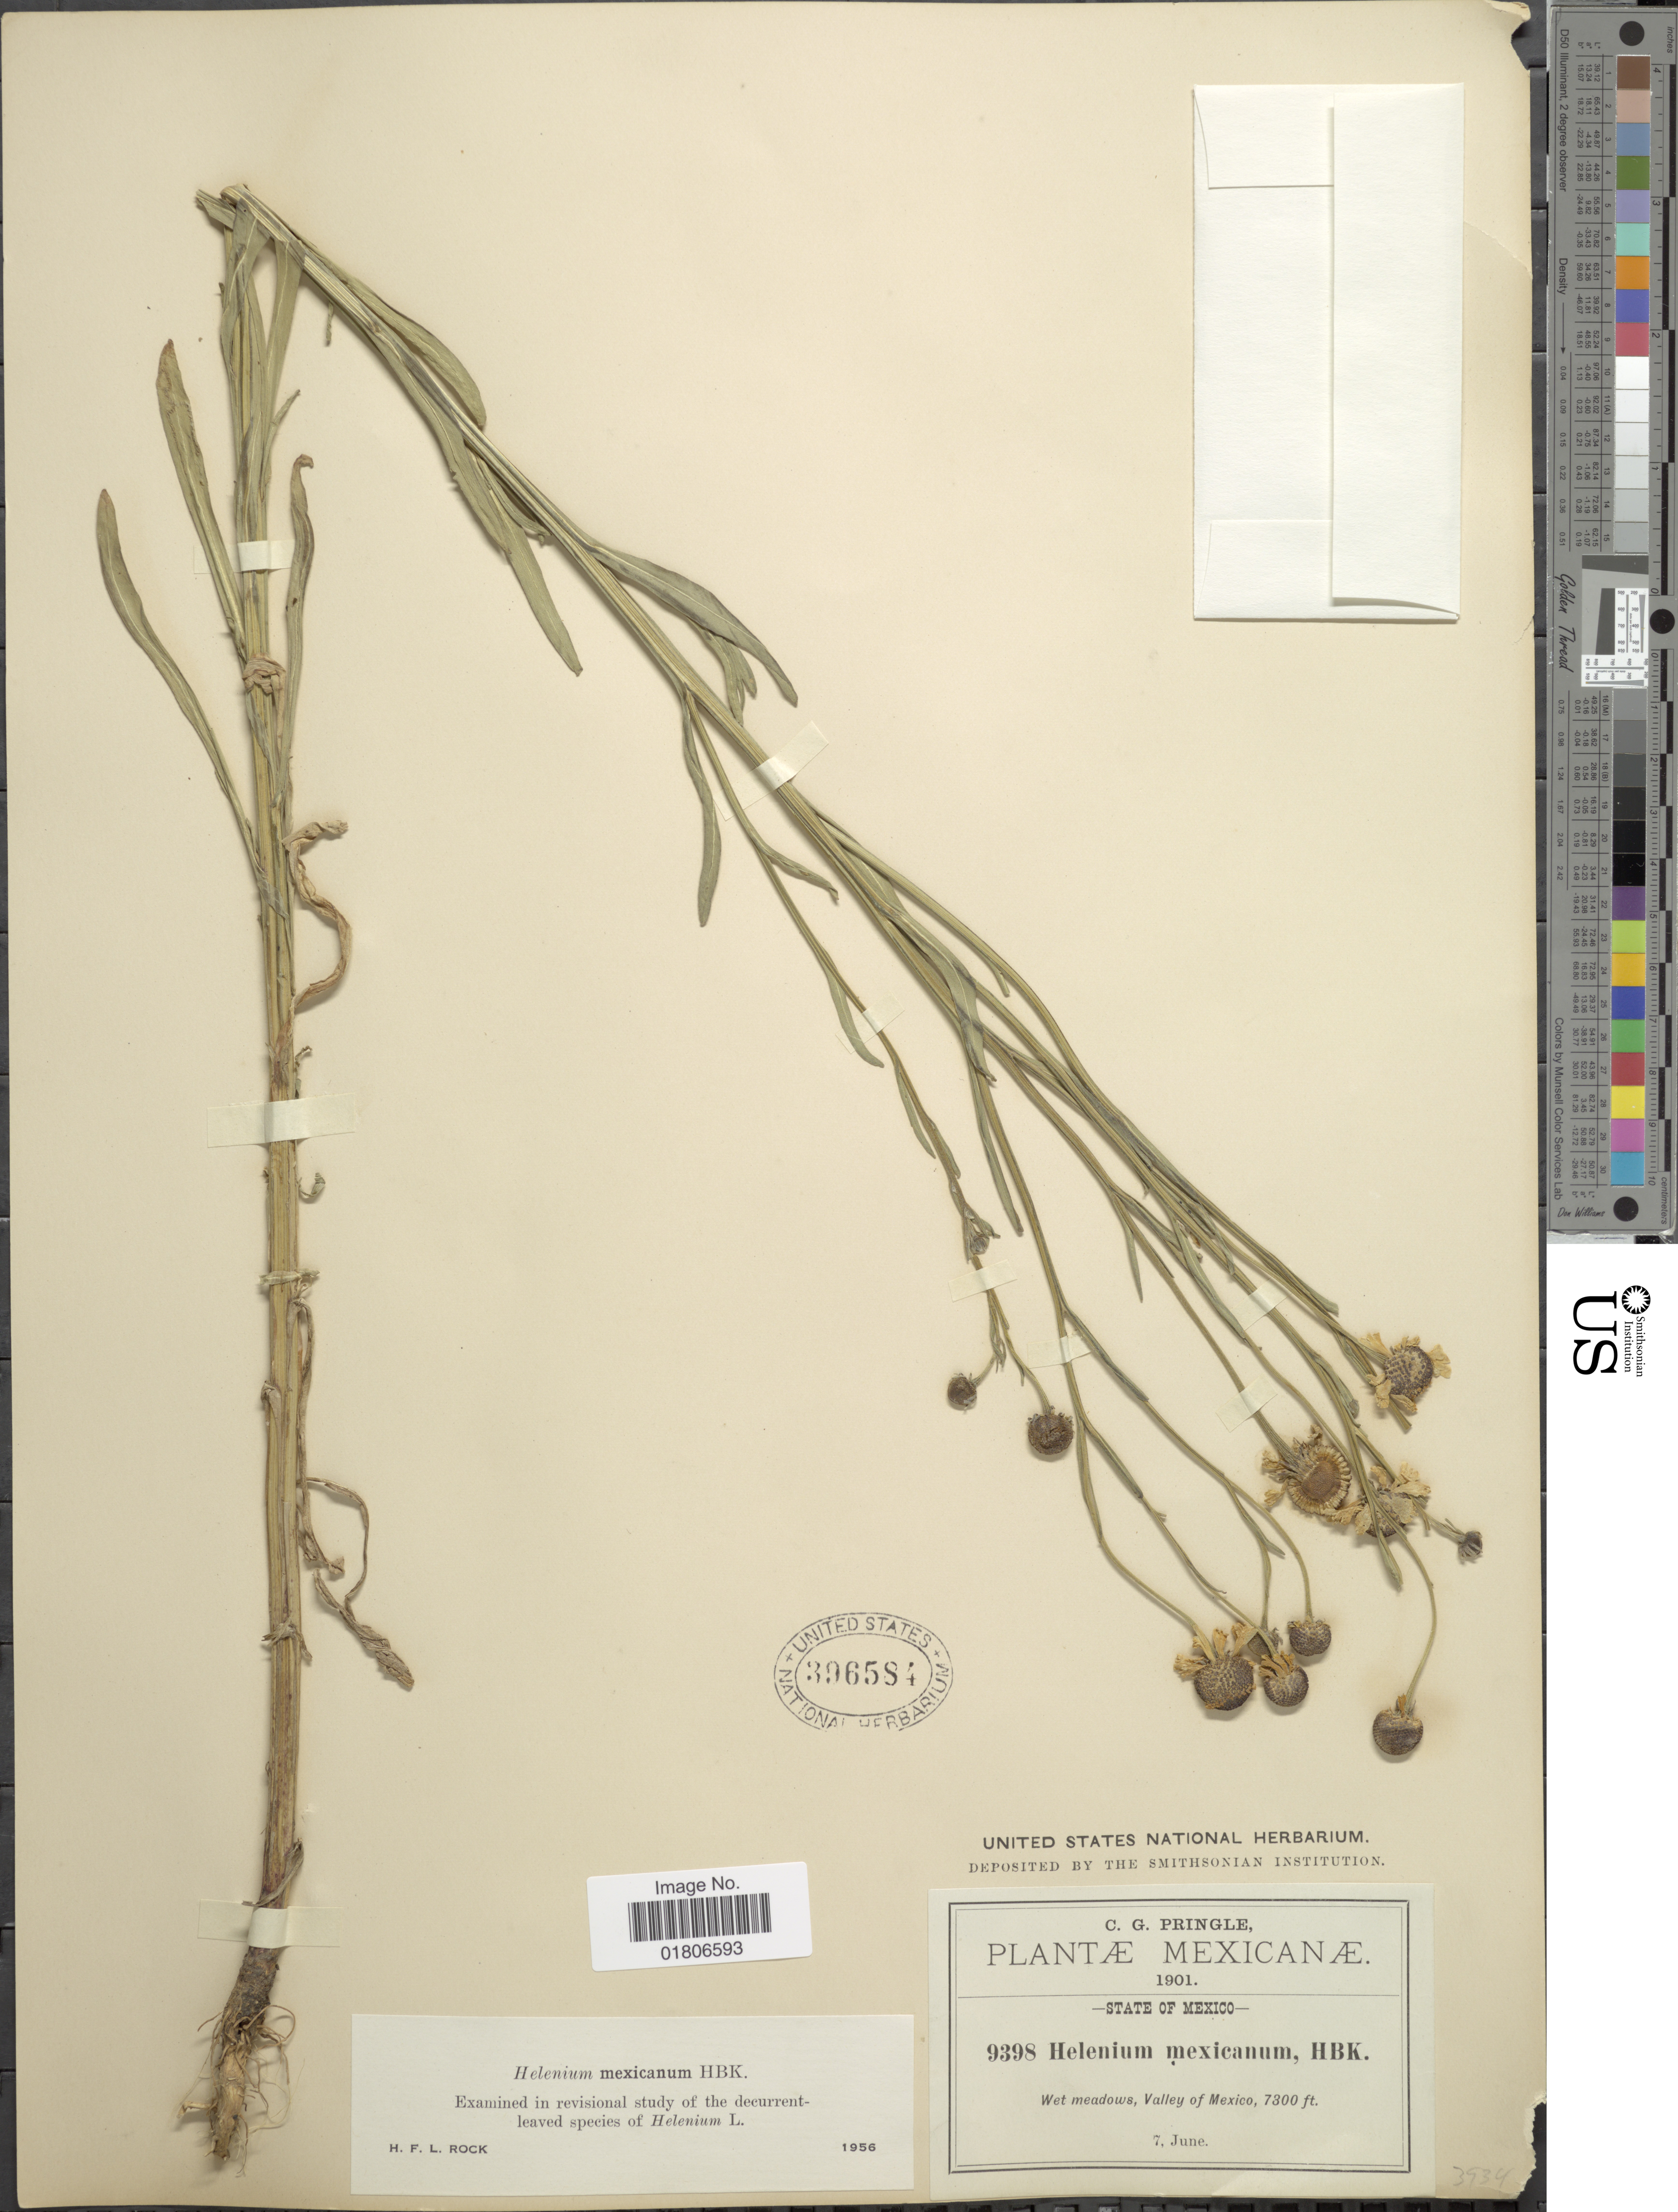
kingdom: Plantae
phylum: Tracheophyta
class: Magnoliopsida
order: Asterales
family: Asteraceae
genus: Helenium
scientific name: Helenium mexicanum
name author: Kunth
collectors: C. G. Pringle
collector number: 9398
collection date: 1901-06-07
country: Mexico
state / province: México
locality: Valley of Mexico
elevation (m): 2225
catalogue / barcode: US 396584